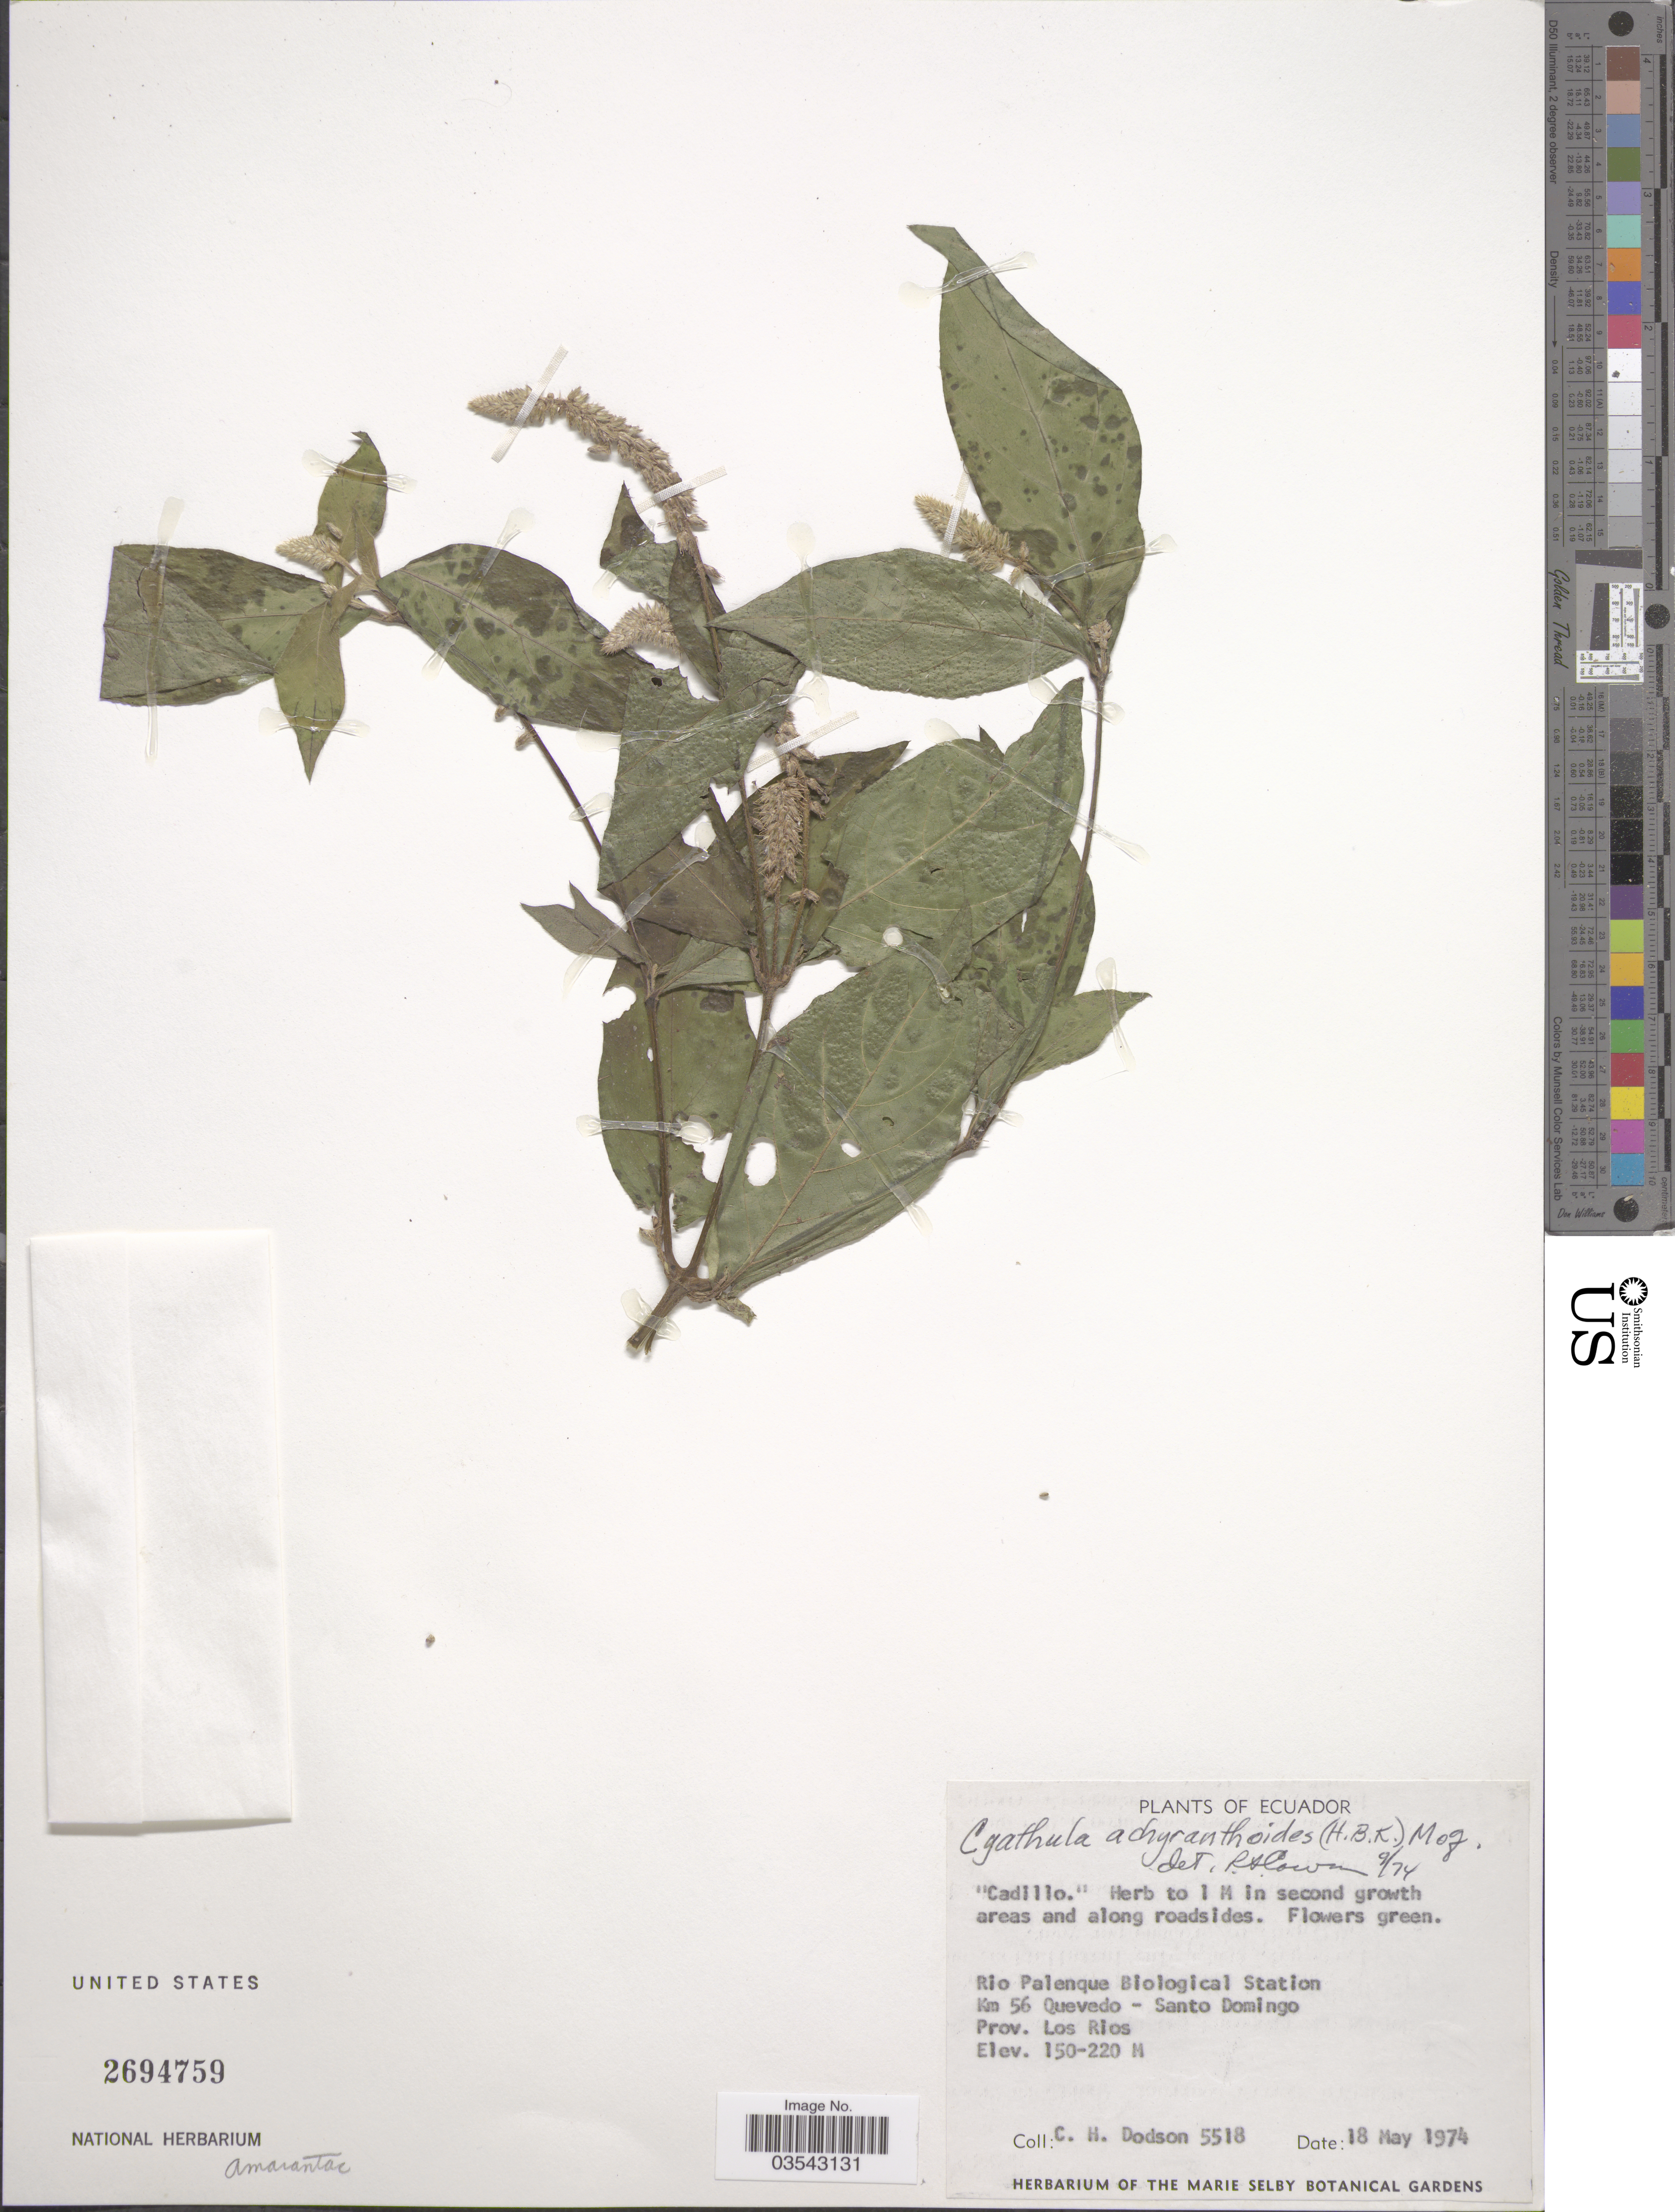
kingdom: Plantae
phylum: Tracheophyta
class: Magnoliopsida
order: Caryophyllales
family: Amaranthaceae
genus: Cyathula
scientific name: Cyathula achyranthoides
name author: (Kunth) Moq.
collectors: C. H. Dodson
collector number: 5518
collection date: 1974-05-18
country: Ecuador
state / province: Los Ríos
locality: Rio Palenque Biological Station Km 56 Quevedo - Santo Domingo.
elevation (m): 150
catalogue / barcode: US 2694759